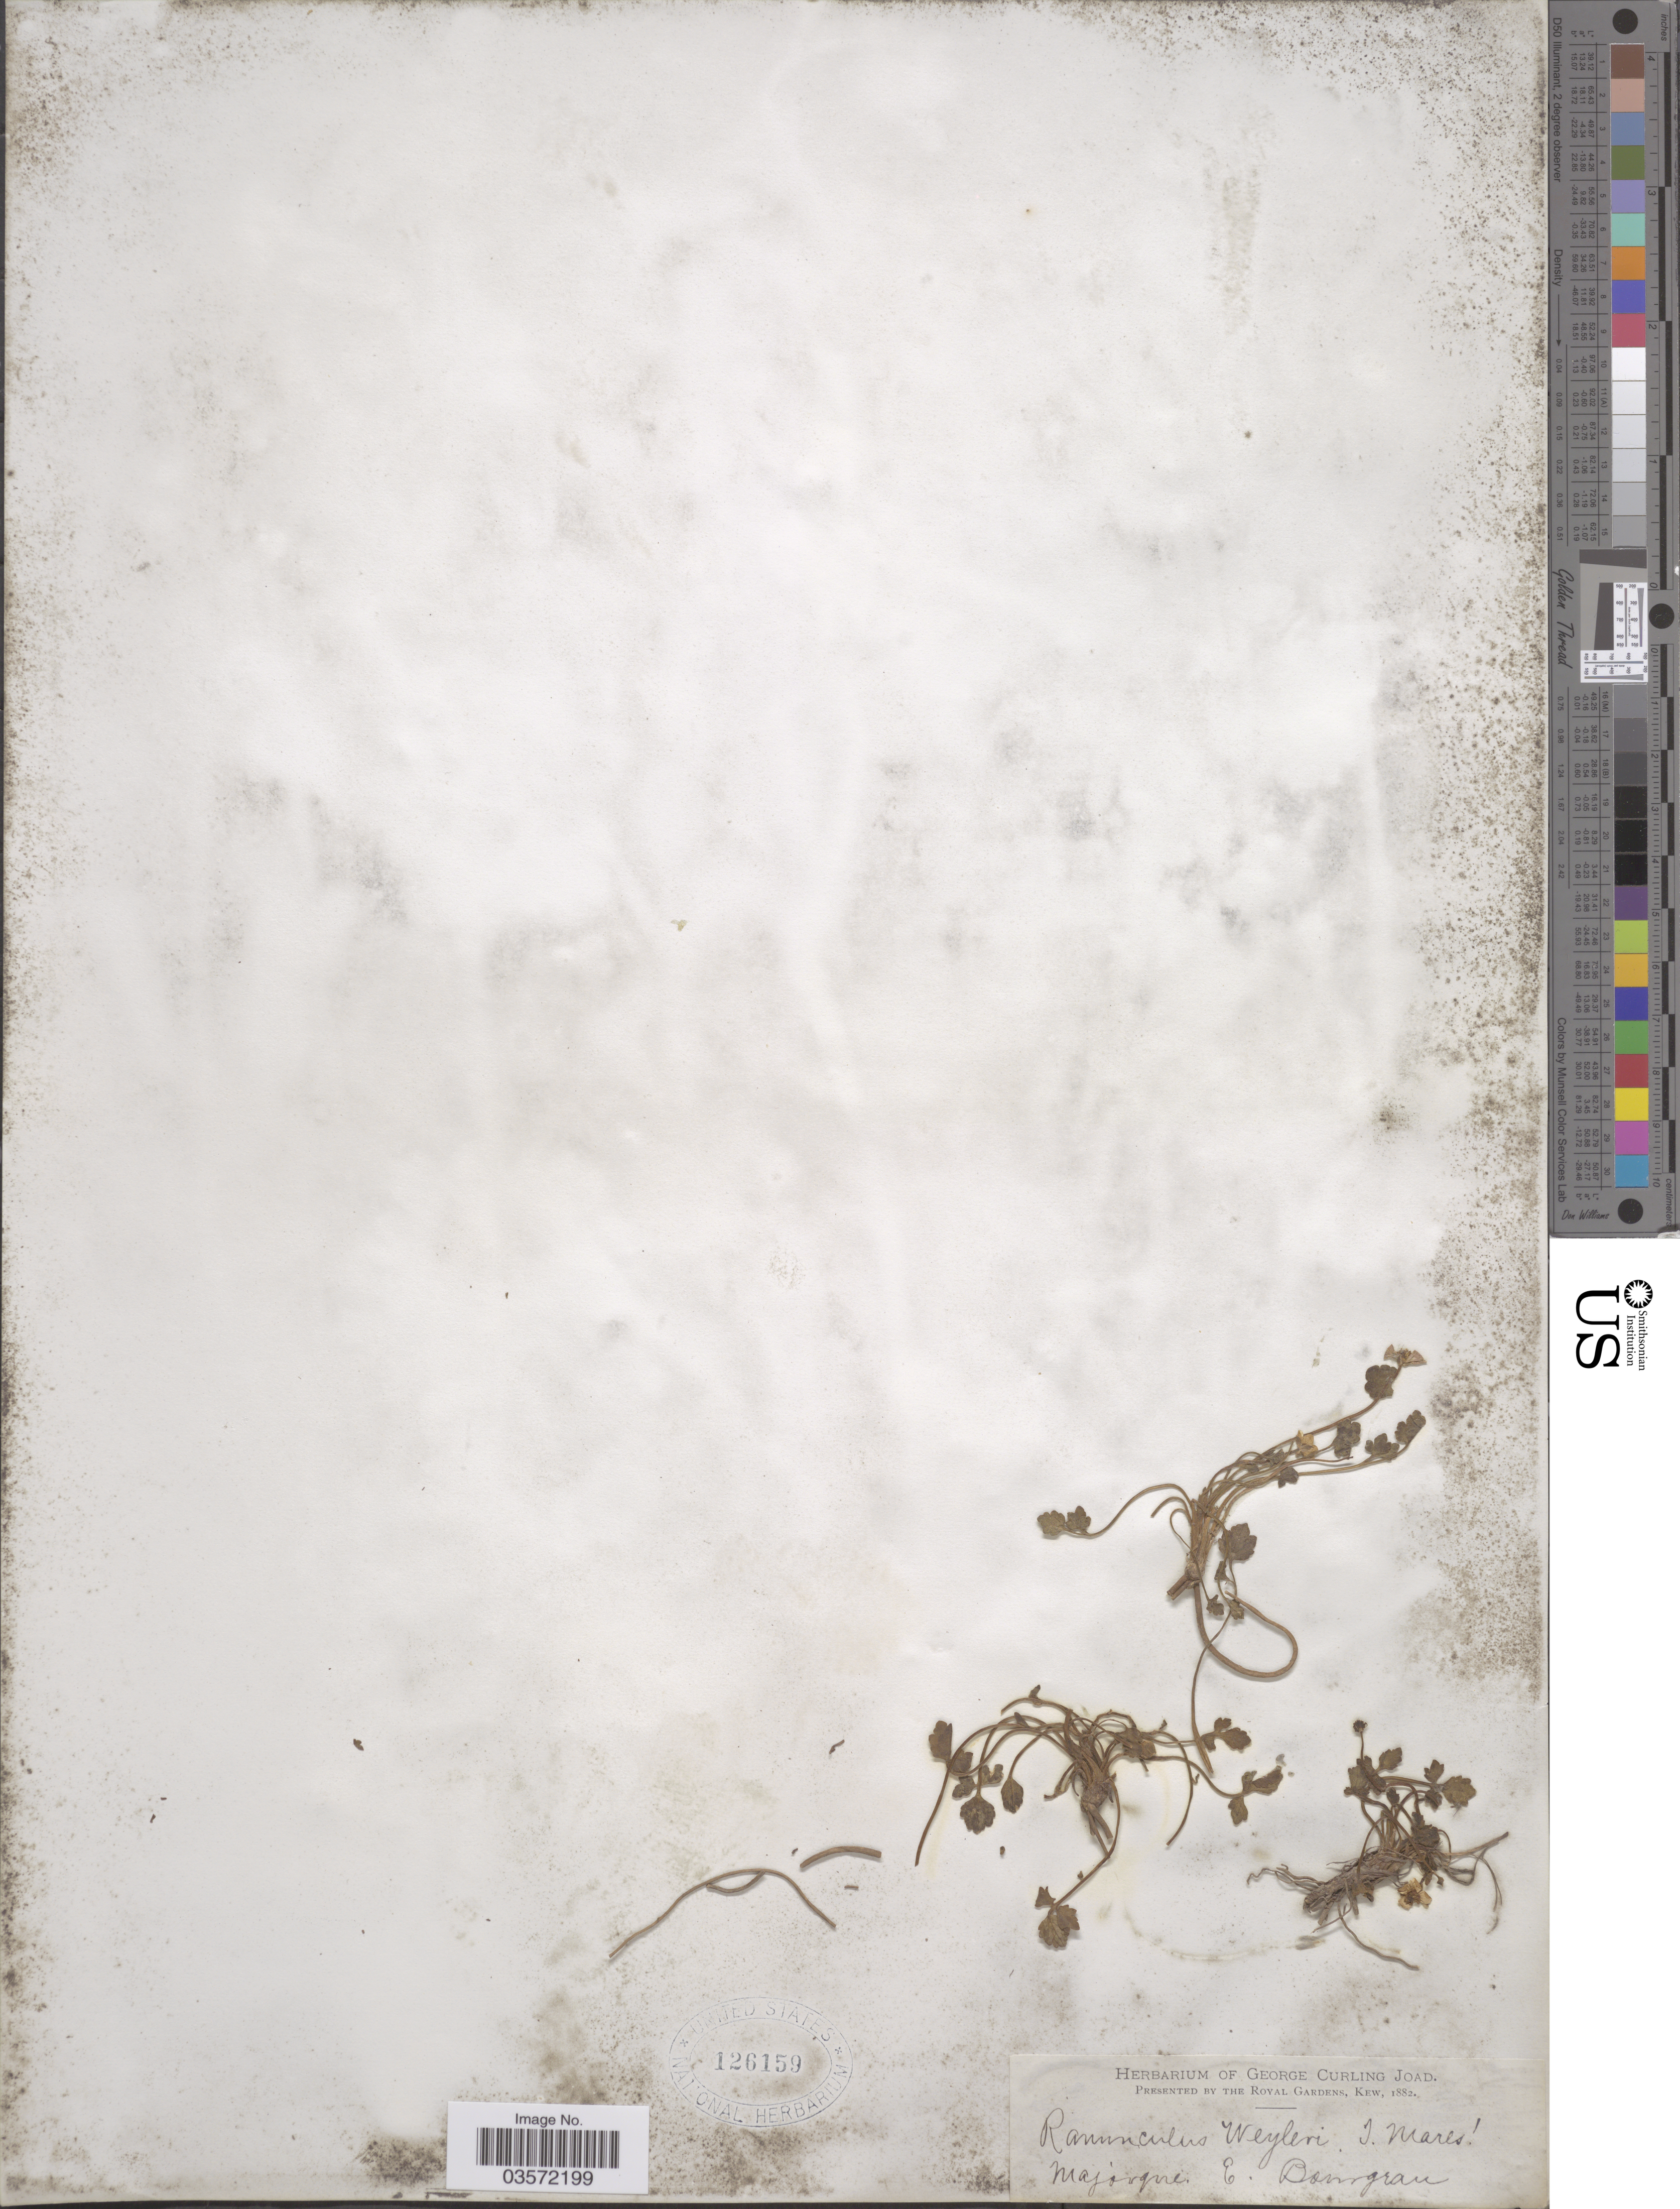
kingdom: Plantae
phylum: Tracheophyta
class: Magnoliopsida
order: Ranunculales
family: Ranunculaceae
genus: Ranunculus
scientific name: Ranunculus weyleri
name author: Marés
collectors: E. Bourgeau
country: Spain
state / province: Islas Baleares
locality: Majorque.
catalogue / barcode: US 126159